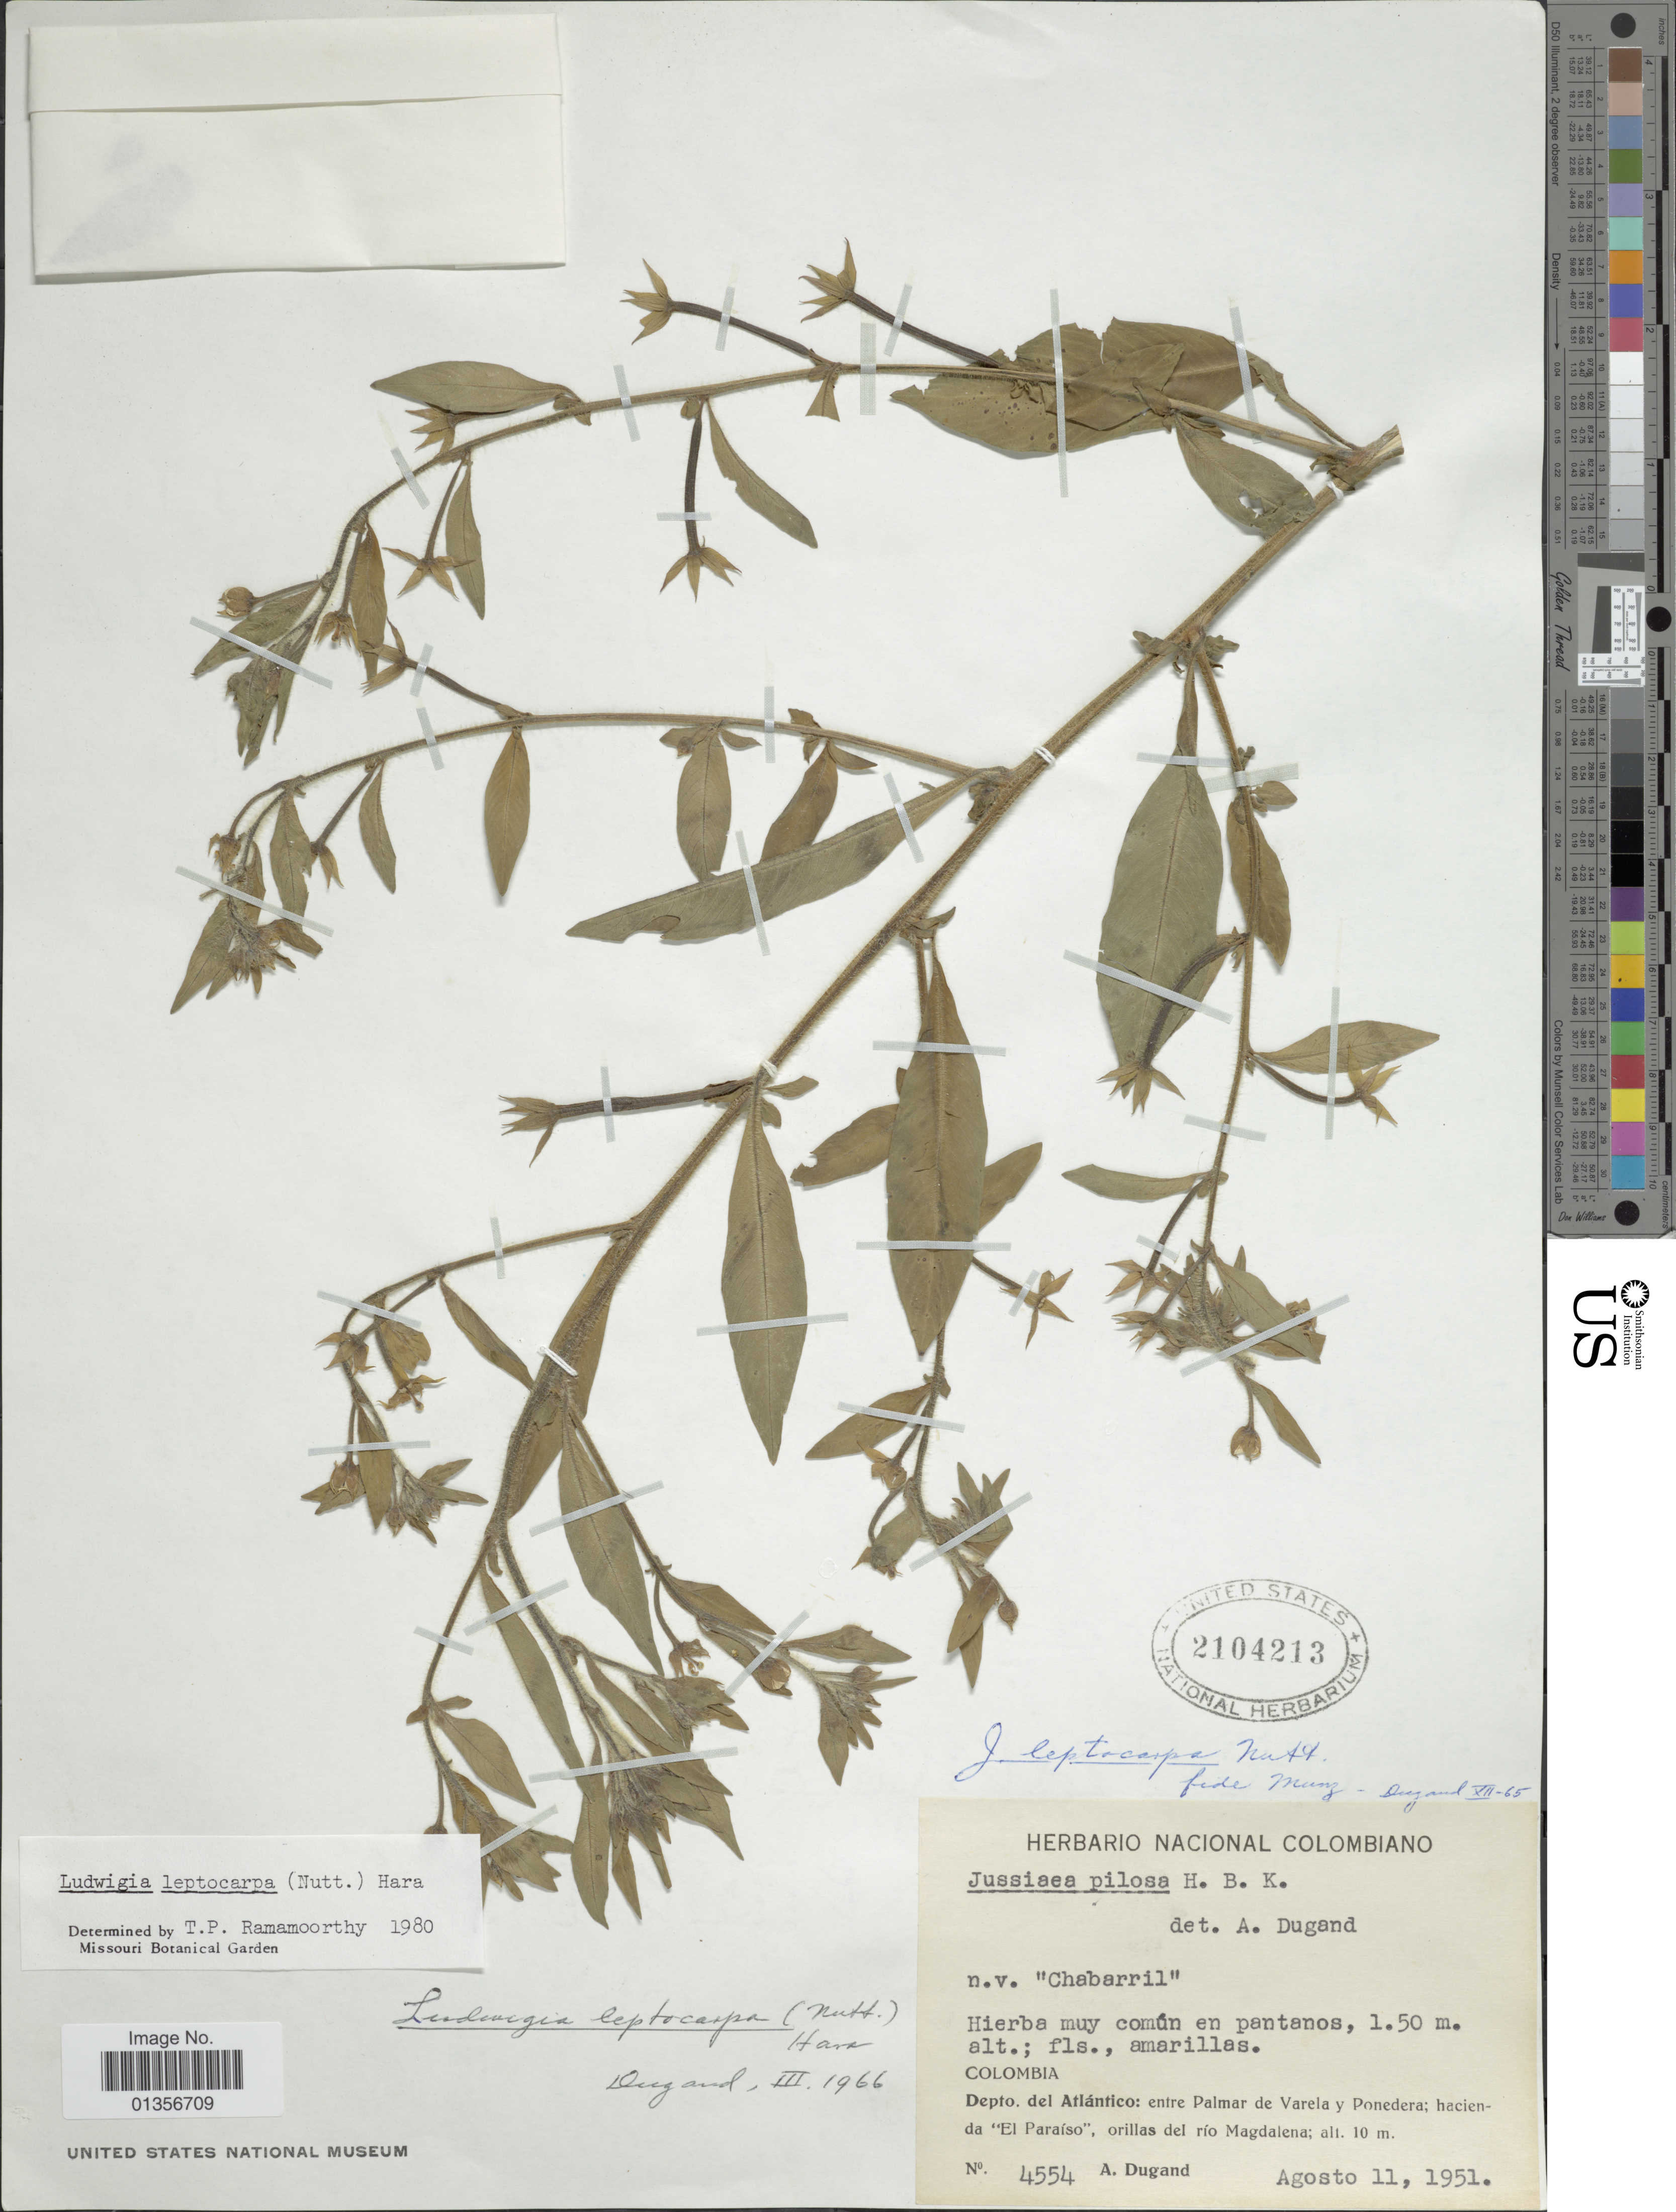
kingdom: Plantae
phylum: Tracheophyta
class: Magnoliopsida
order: Myrtales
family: Onagraceae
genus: Ludwigia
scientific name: Ludwigia leptocarpa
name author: (Nutt.) H. Hara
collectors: A. Dugand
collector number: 4554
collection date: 1951-08-11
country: Colombia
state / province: Atlántico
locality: Entre Palmar de Varela y Ponedera; hacienda "El Paraíso", orillas del río Magdalena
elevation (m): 10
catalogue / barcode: US 2104213